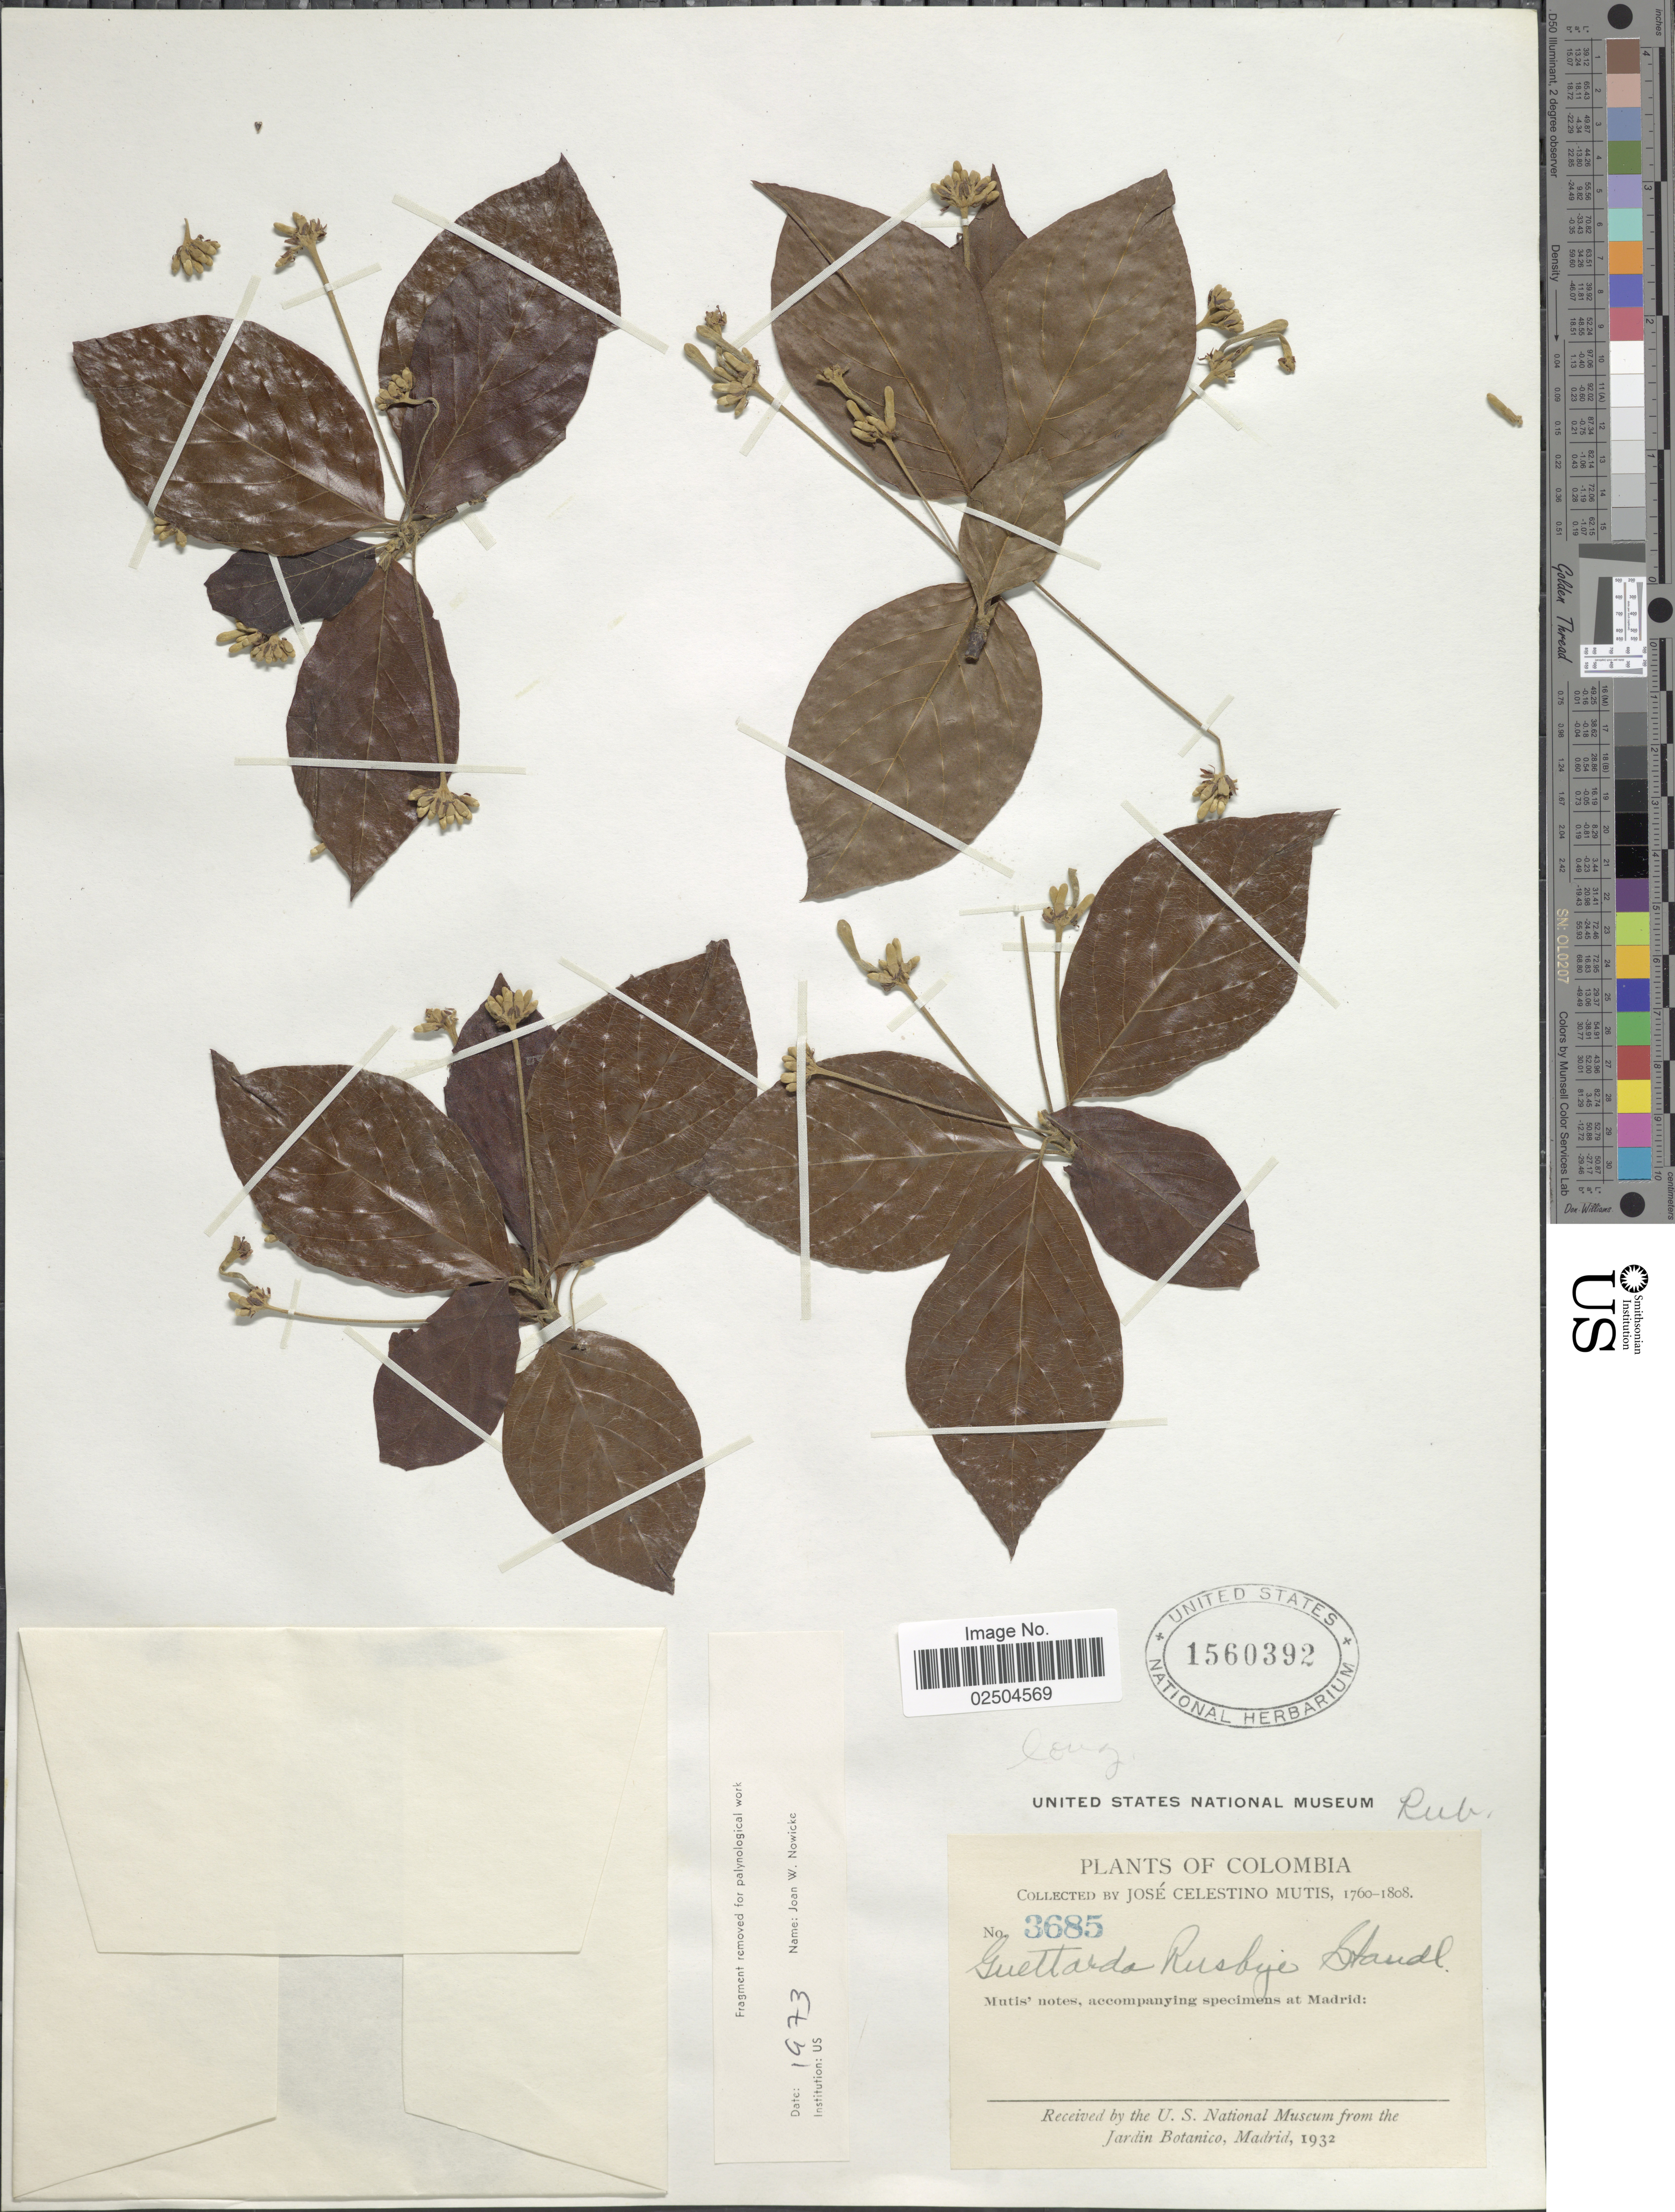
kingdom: Plantae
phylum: Tracheophyta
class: Magnoliopsida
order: Gentianales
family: Rubiaceae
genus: Guettarda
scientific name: Guettarda rusbyi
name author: Standl.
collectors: J. C. B. Mutis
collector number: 3685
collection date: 1760/1808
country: Colombia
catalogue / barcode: US 1560392